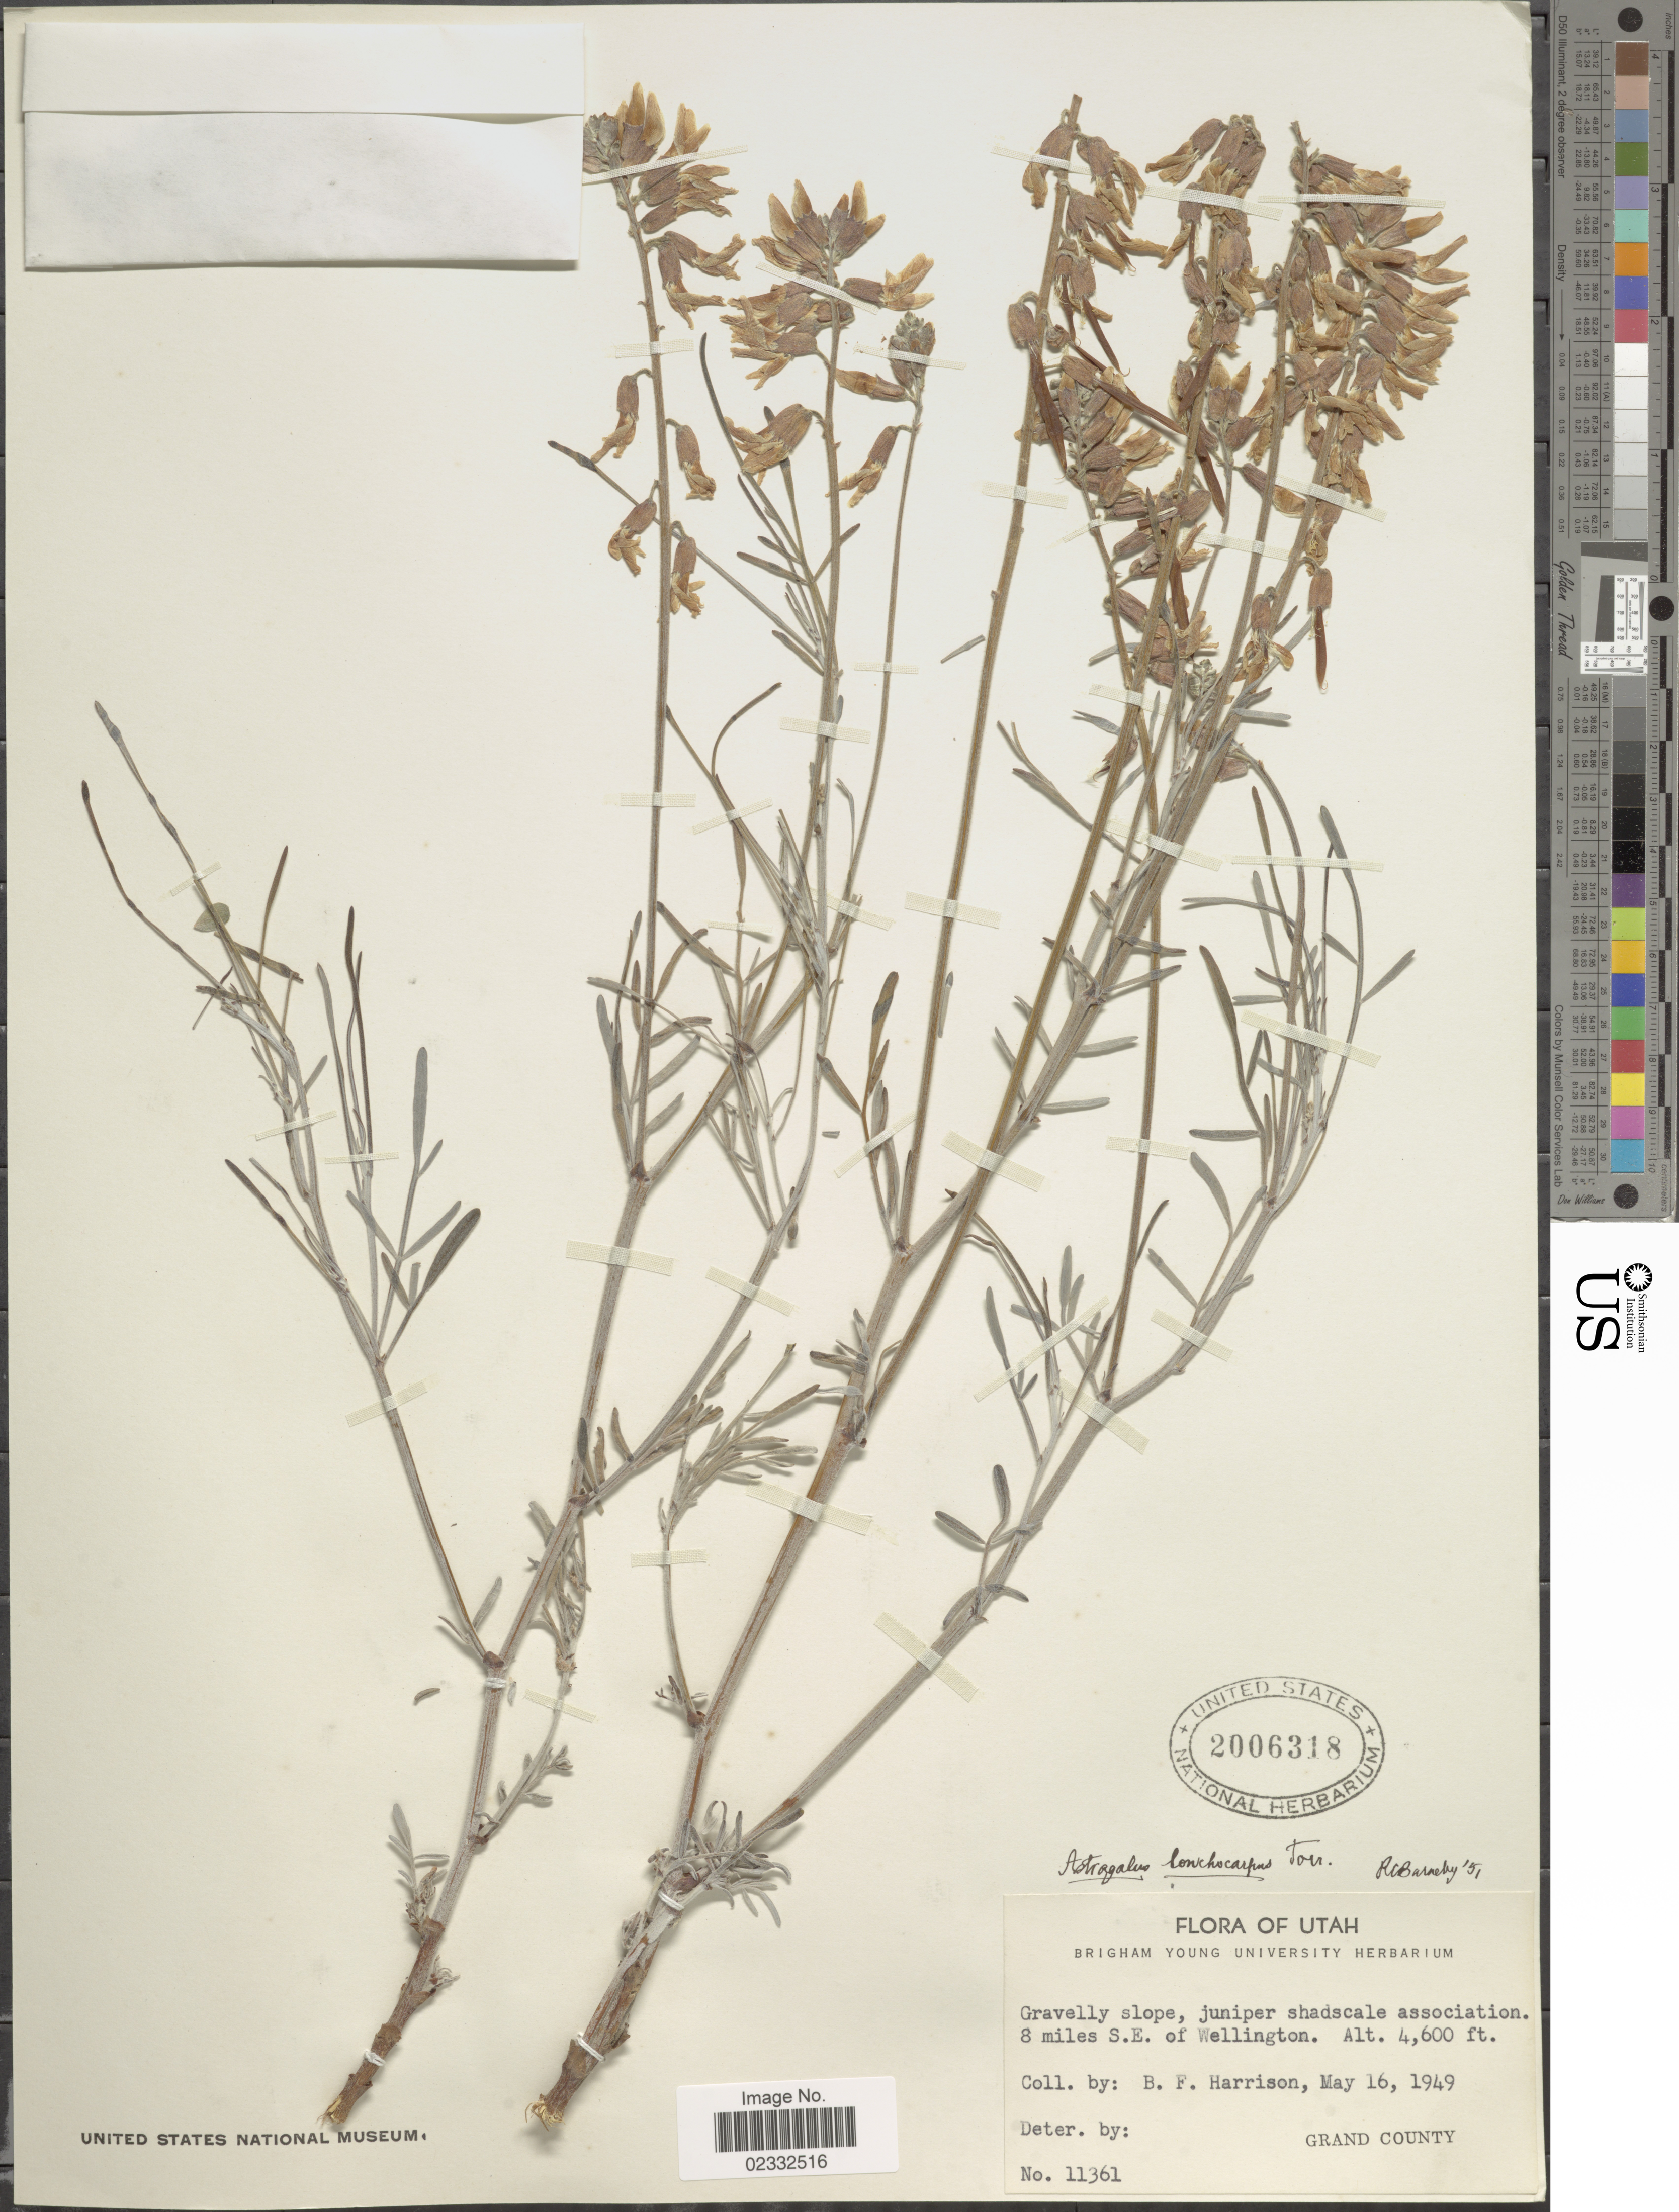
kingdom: Plantae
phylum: Tracheophyta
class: Magnoliopsida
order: Fabales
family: Fabaceae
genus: Astragalus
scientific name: Astragalus lonchocarpus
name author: Torr.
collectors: B. F. Harrison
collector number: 11361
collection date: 1949-05-16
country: United States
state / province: Utah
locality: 8 miles S.E. of Wellington. Grand County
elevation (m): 1402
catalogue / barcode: US 2006318